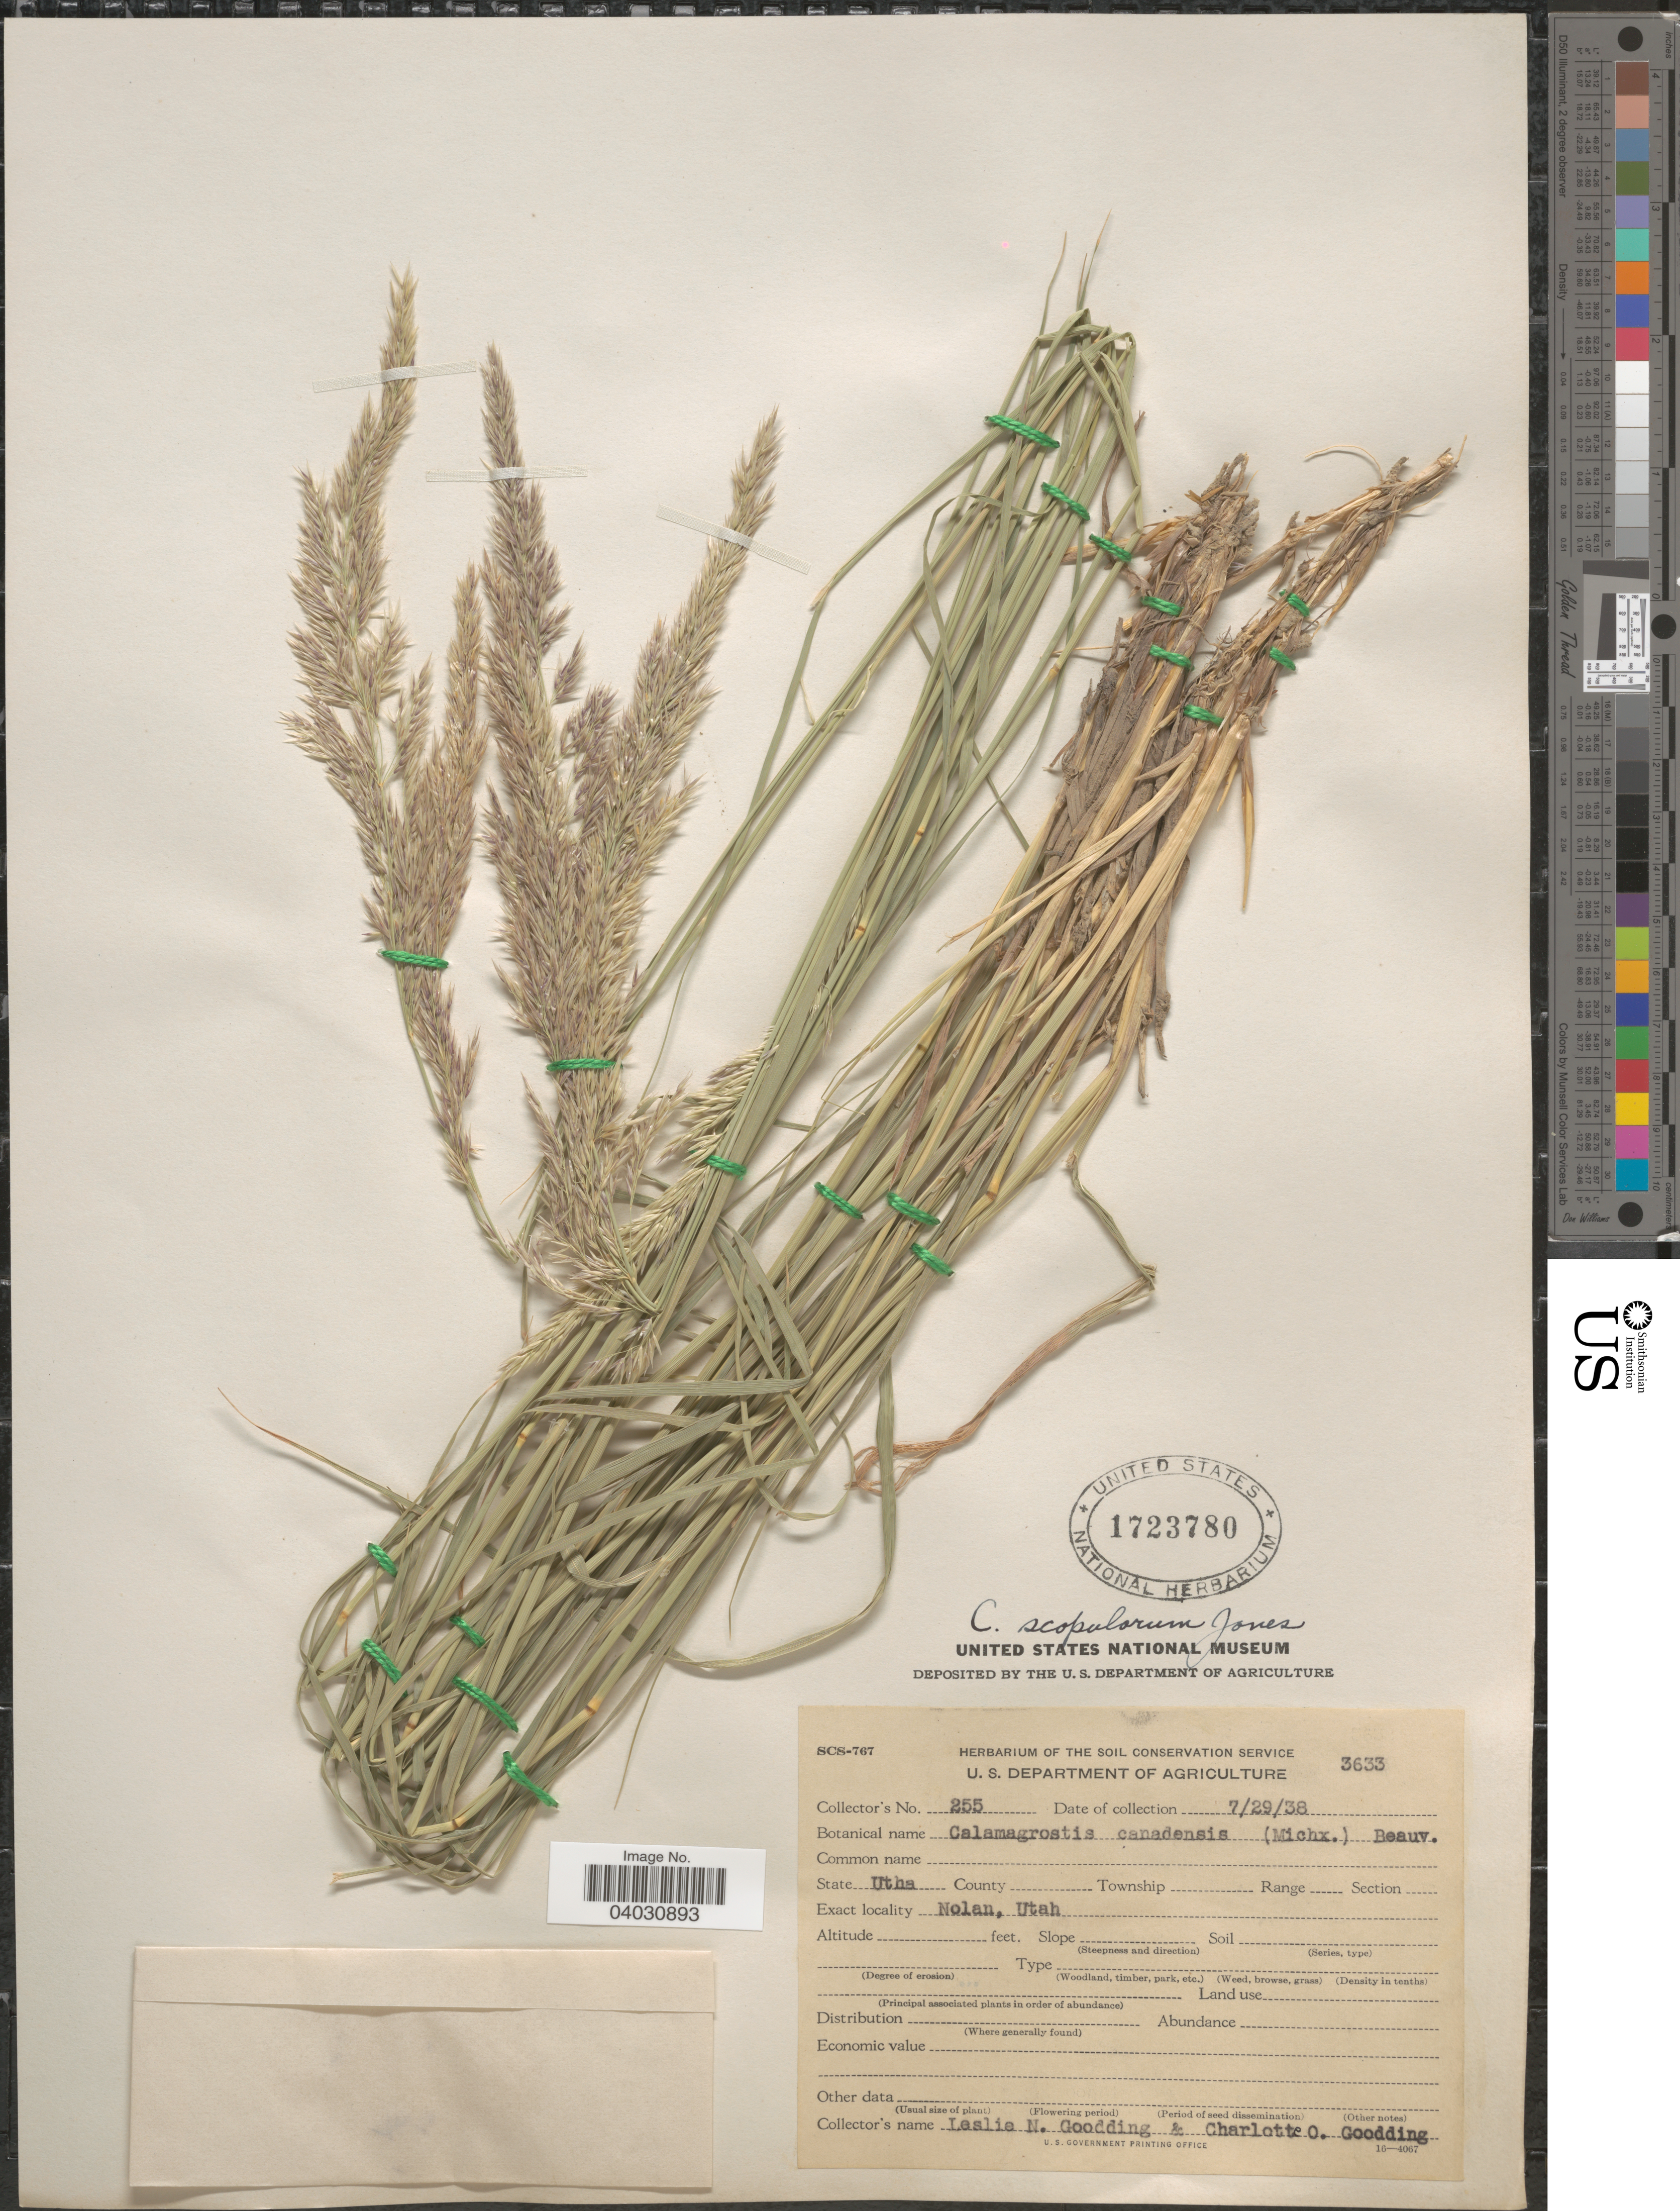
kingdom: Plantae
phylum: Tracheophyta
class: Liliopsida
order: Poales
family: Poaceae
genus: Calamagrostis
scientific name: Calamagrostis scopulorum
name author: M.E. Jones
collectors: L. N. Goodding & C. Goodding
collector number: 255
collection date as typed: Transcribed d/m/y: 29/7/38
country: United States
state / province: Utah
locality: Nolan.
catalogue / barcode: US 1723780